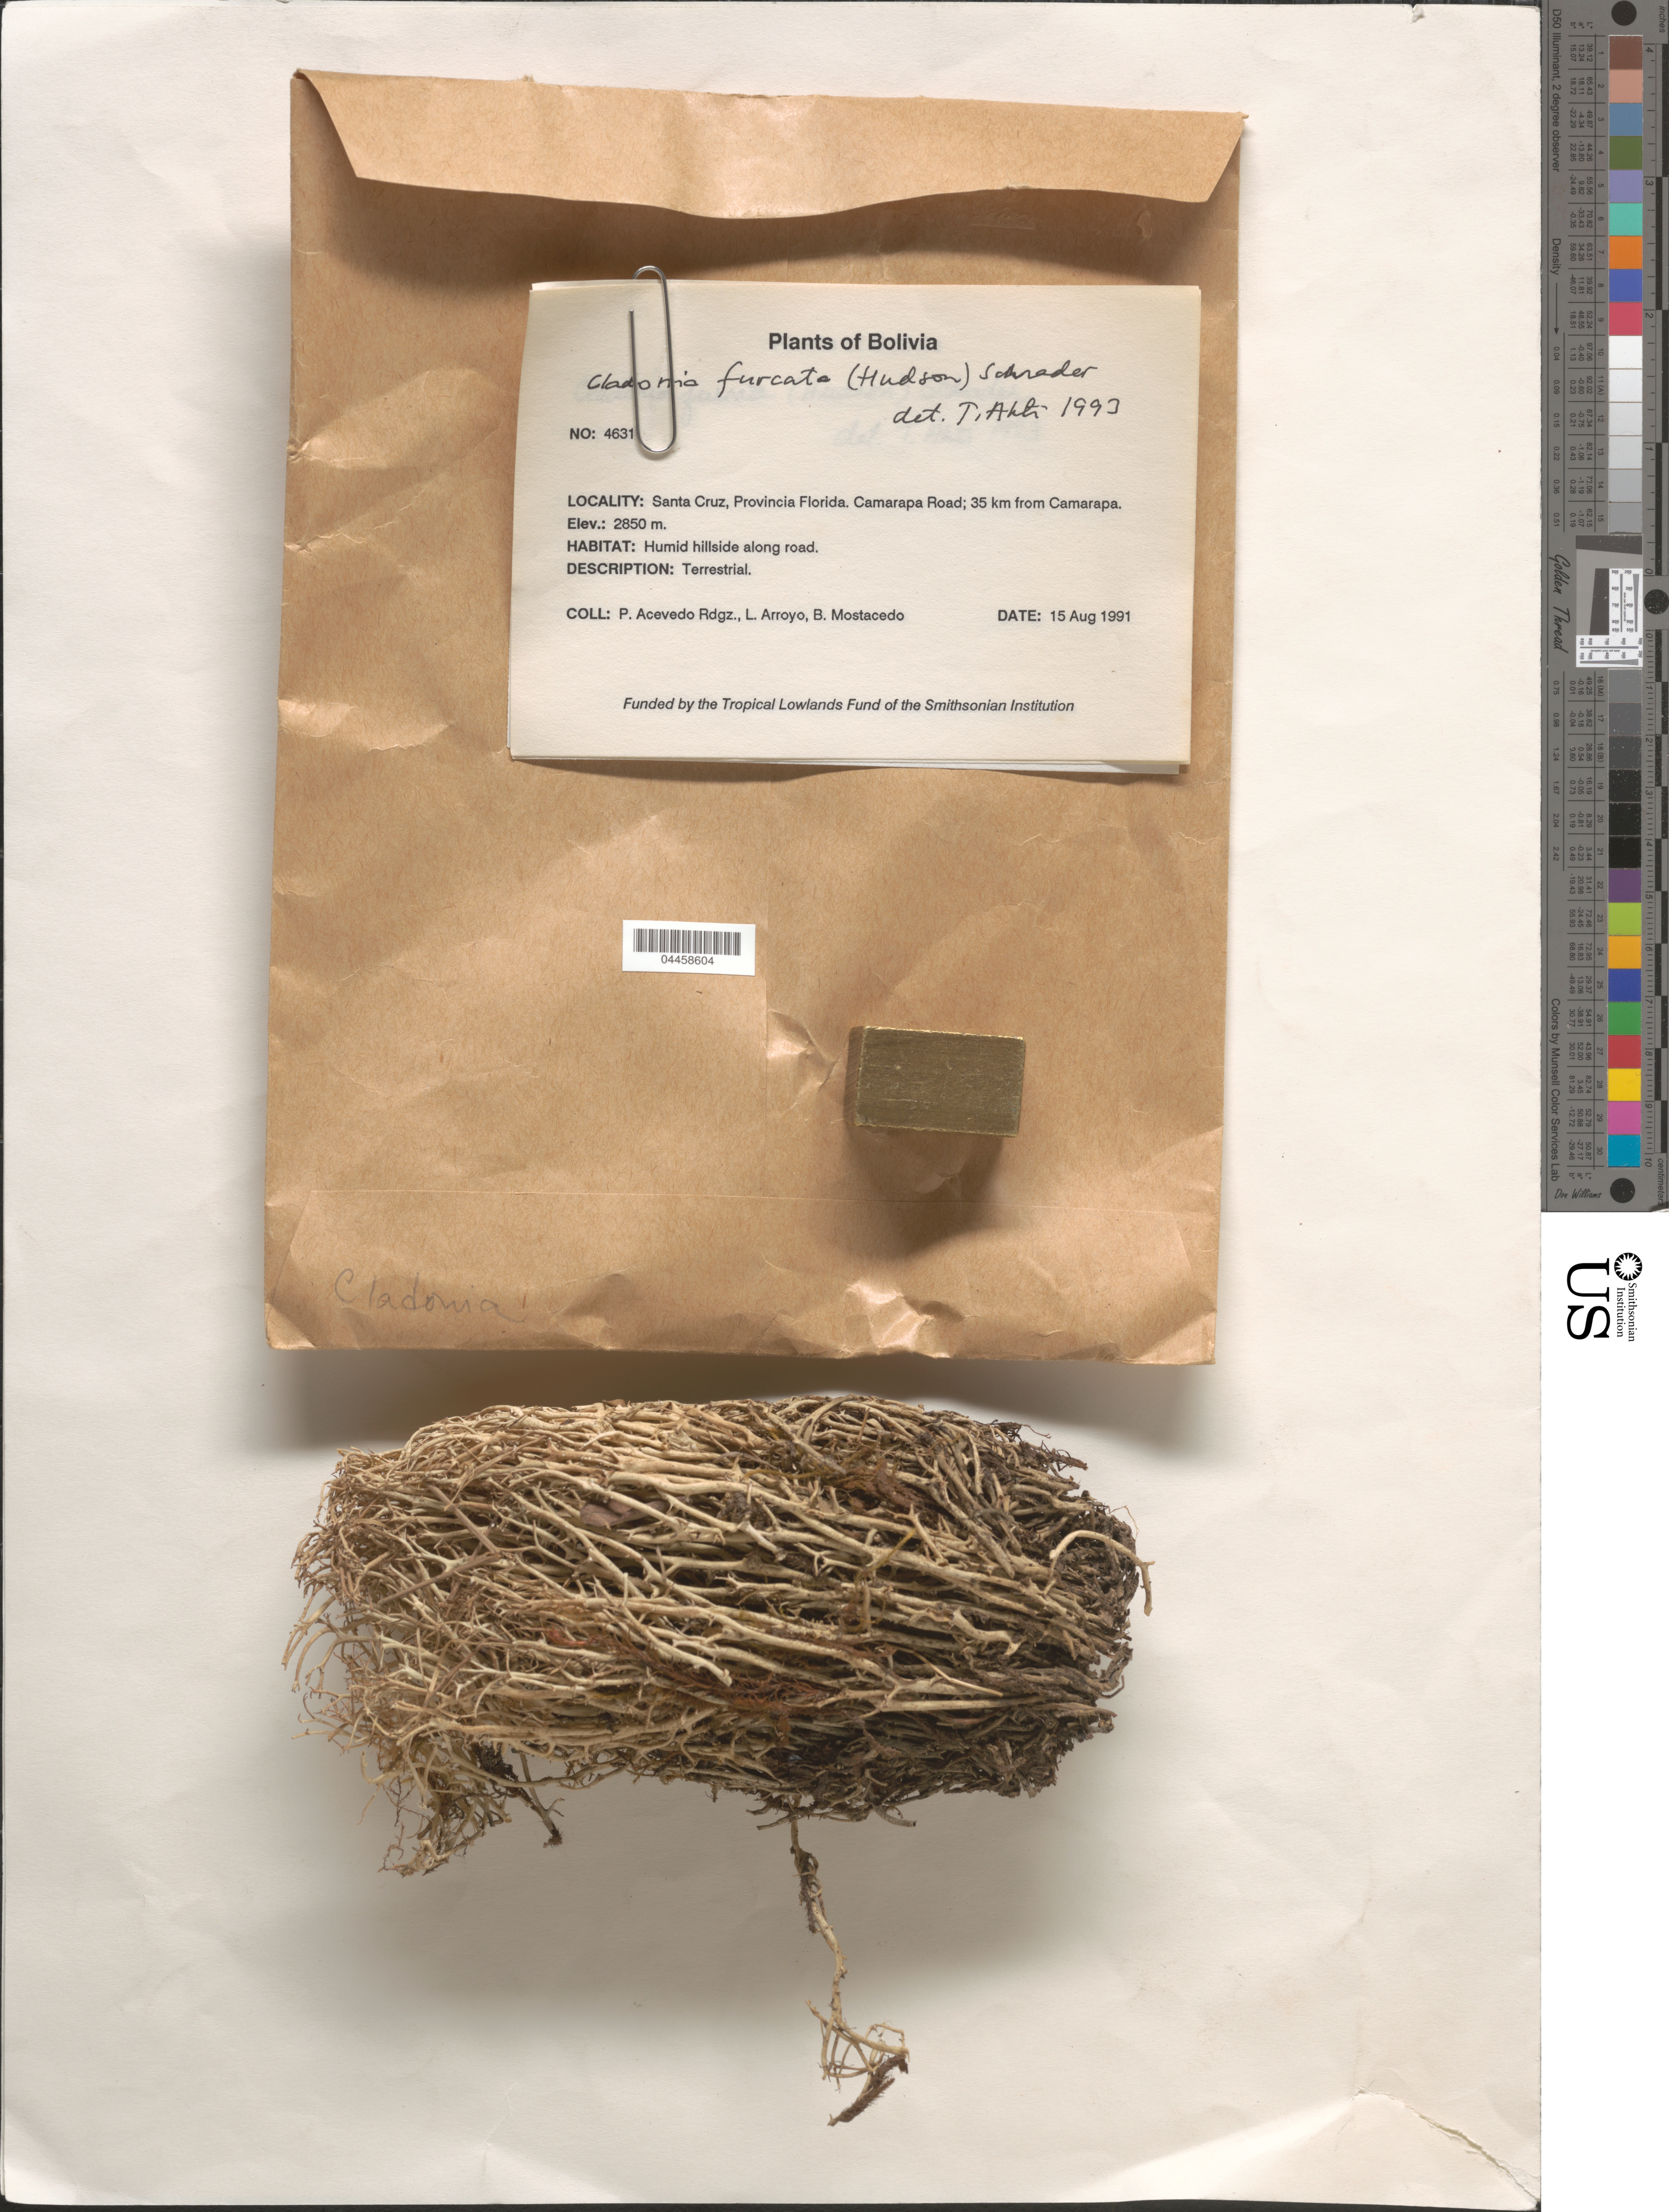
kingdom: Fungi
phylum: Ascomycota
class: Lecanoromycetes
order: Lecanorales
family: Cladoniaceae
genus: Cladonia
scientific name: Cladonia furcata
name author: (Huds.) Schrad.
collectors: P. Acevedo-Rodr., L. Arroyo & B. Mostacedo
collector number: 4631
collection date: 1991-08-15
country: Bolivia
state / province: Santa Cruz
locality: Provincia Florida. Camarapa Road; 35 km from Camarapa.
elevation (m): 2850